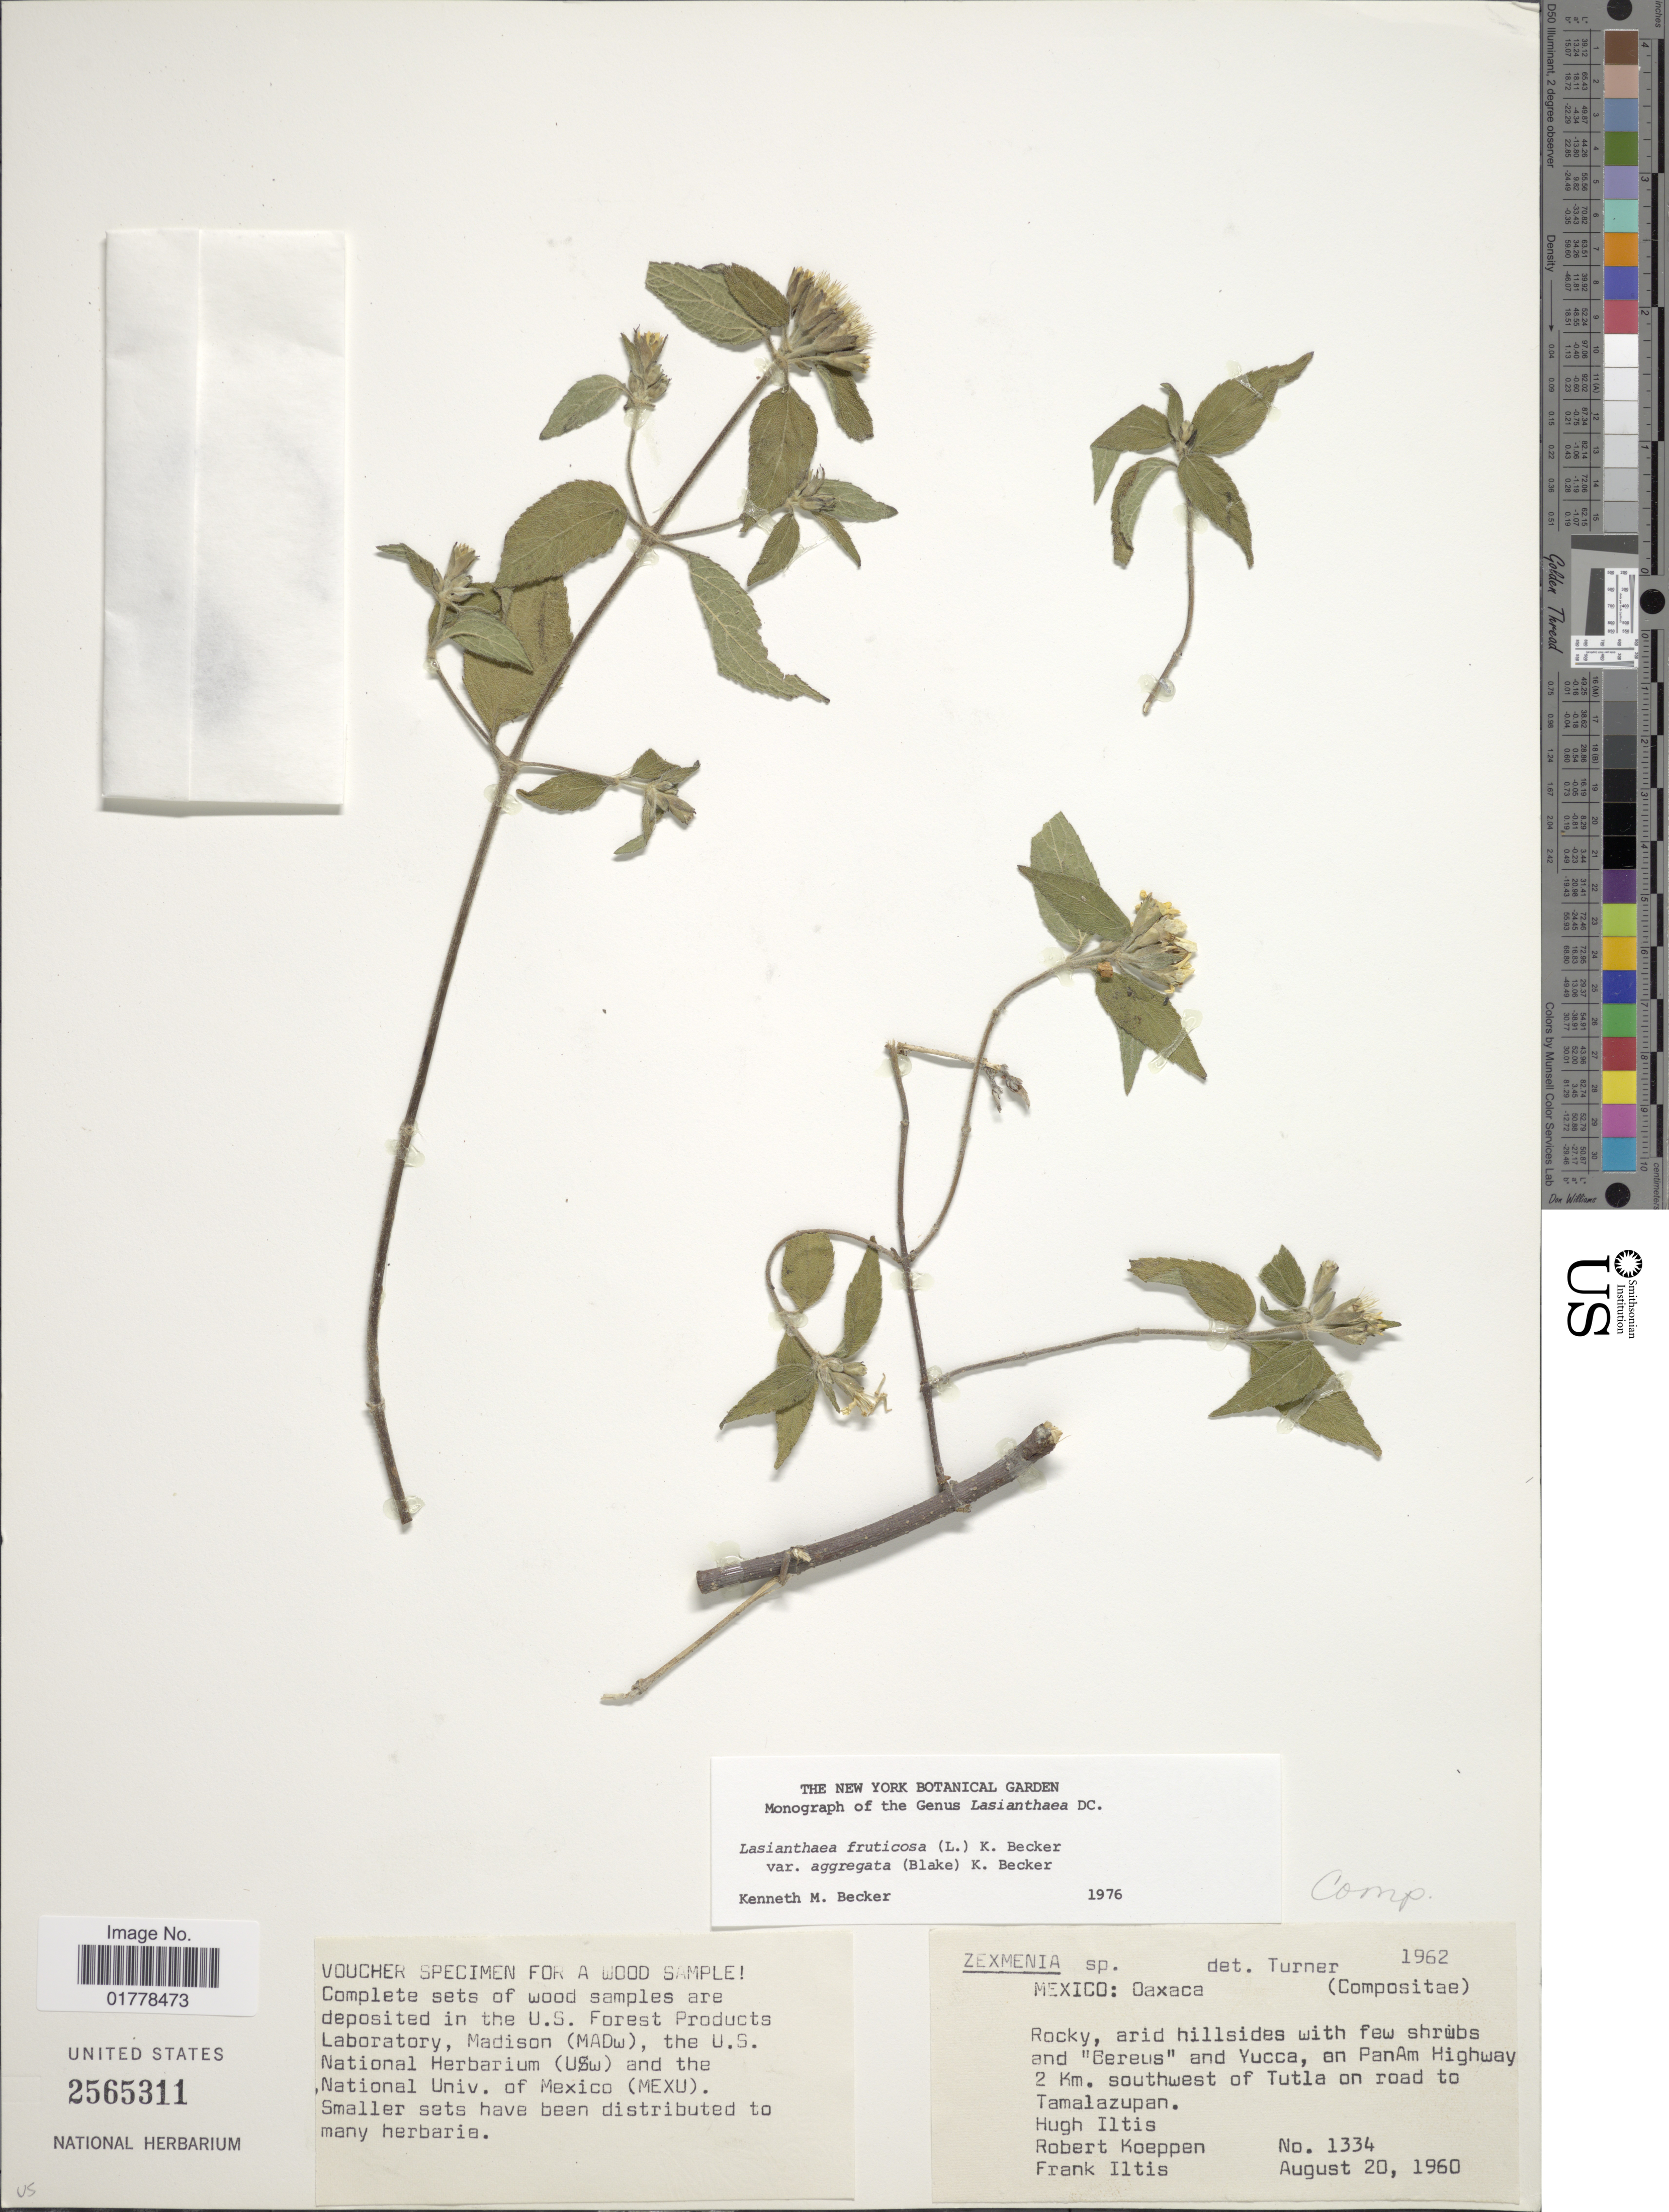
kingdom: Plantae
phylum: Tracheophyta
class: Magnoliopsida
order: Asterales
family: Asteraceae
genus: Lasianthaea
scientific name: Lasianthaea fruticosa var. aggregata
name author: (S.F. Blake) K.M. Becker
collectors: H. H. Iltis, R. C. Koeppen & F. S. Iltis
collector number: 1334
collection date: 1960-08-20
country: Mexico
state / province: Oaxaca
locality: Mexico: Oaxaca. Rocky, arid hillsides with few shrubs and "Bereus" and Yucca, on PanAm Highway 2 Km. southwest of Tutla on road to Tamalazupan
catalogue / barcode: US 2565311